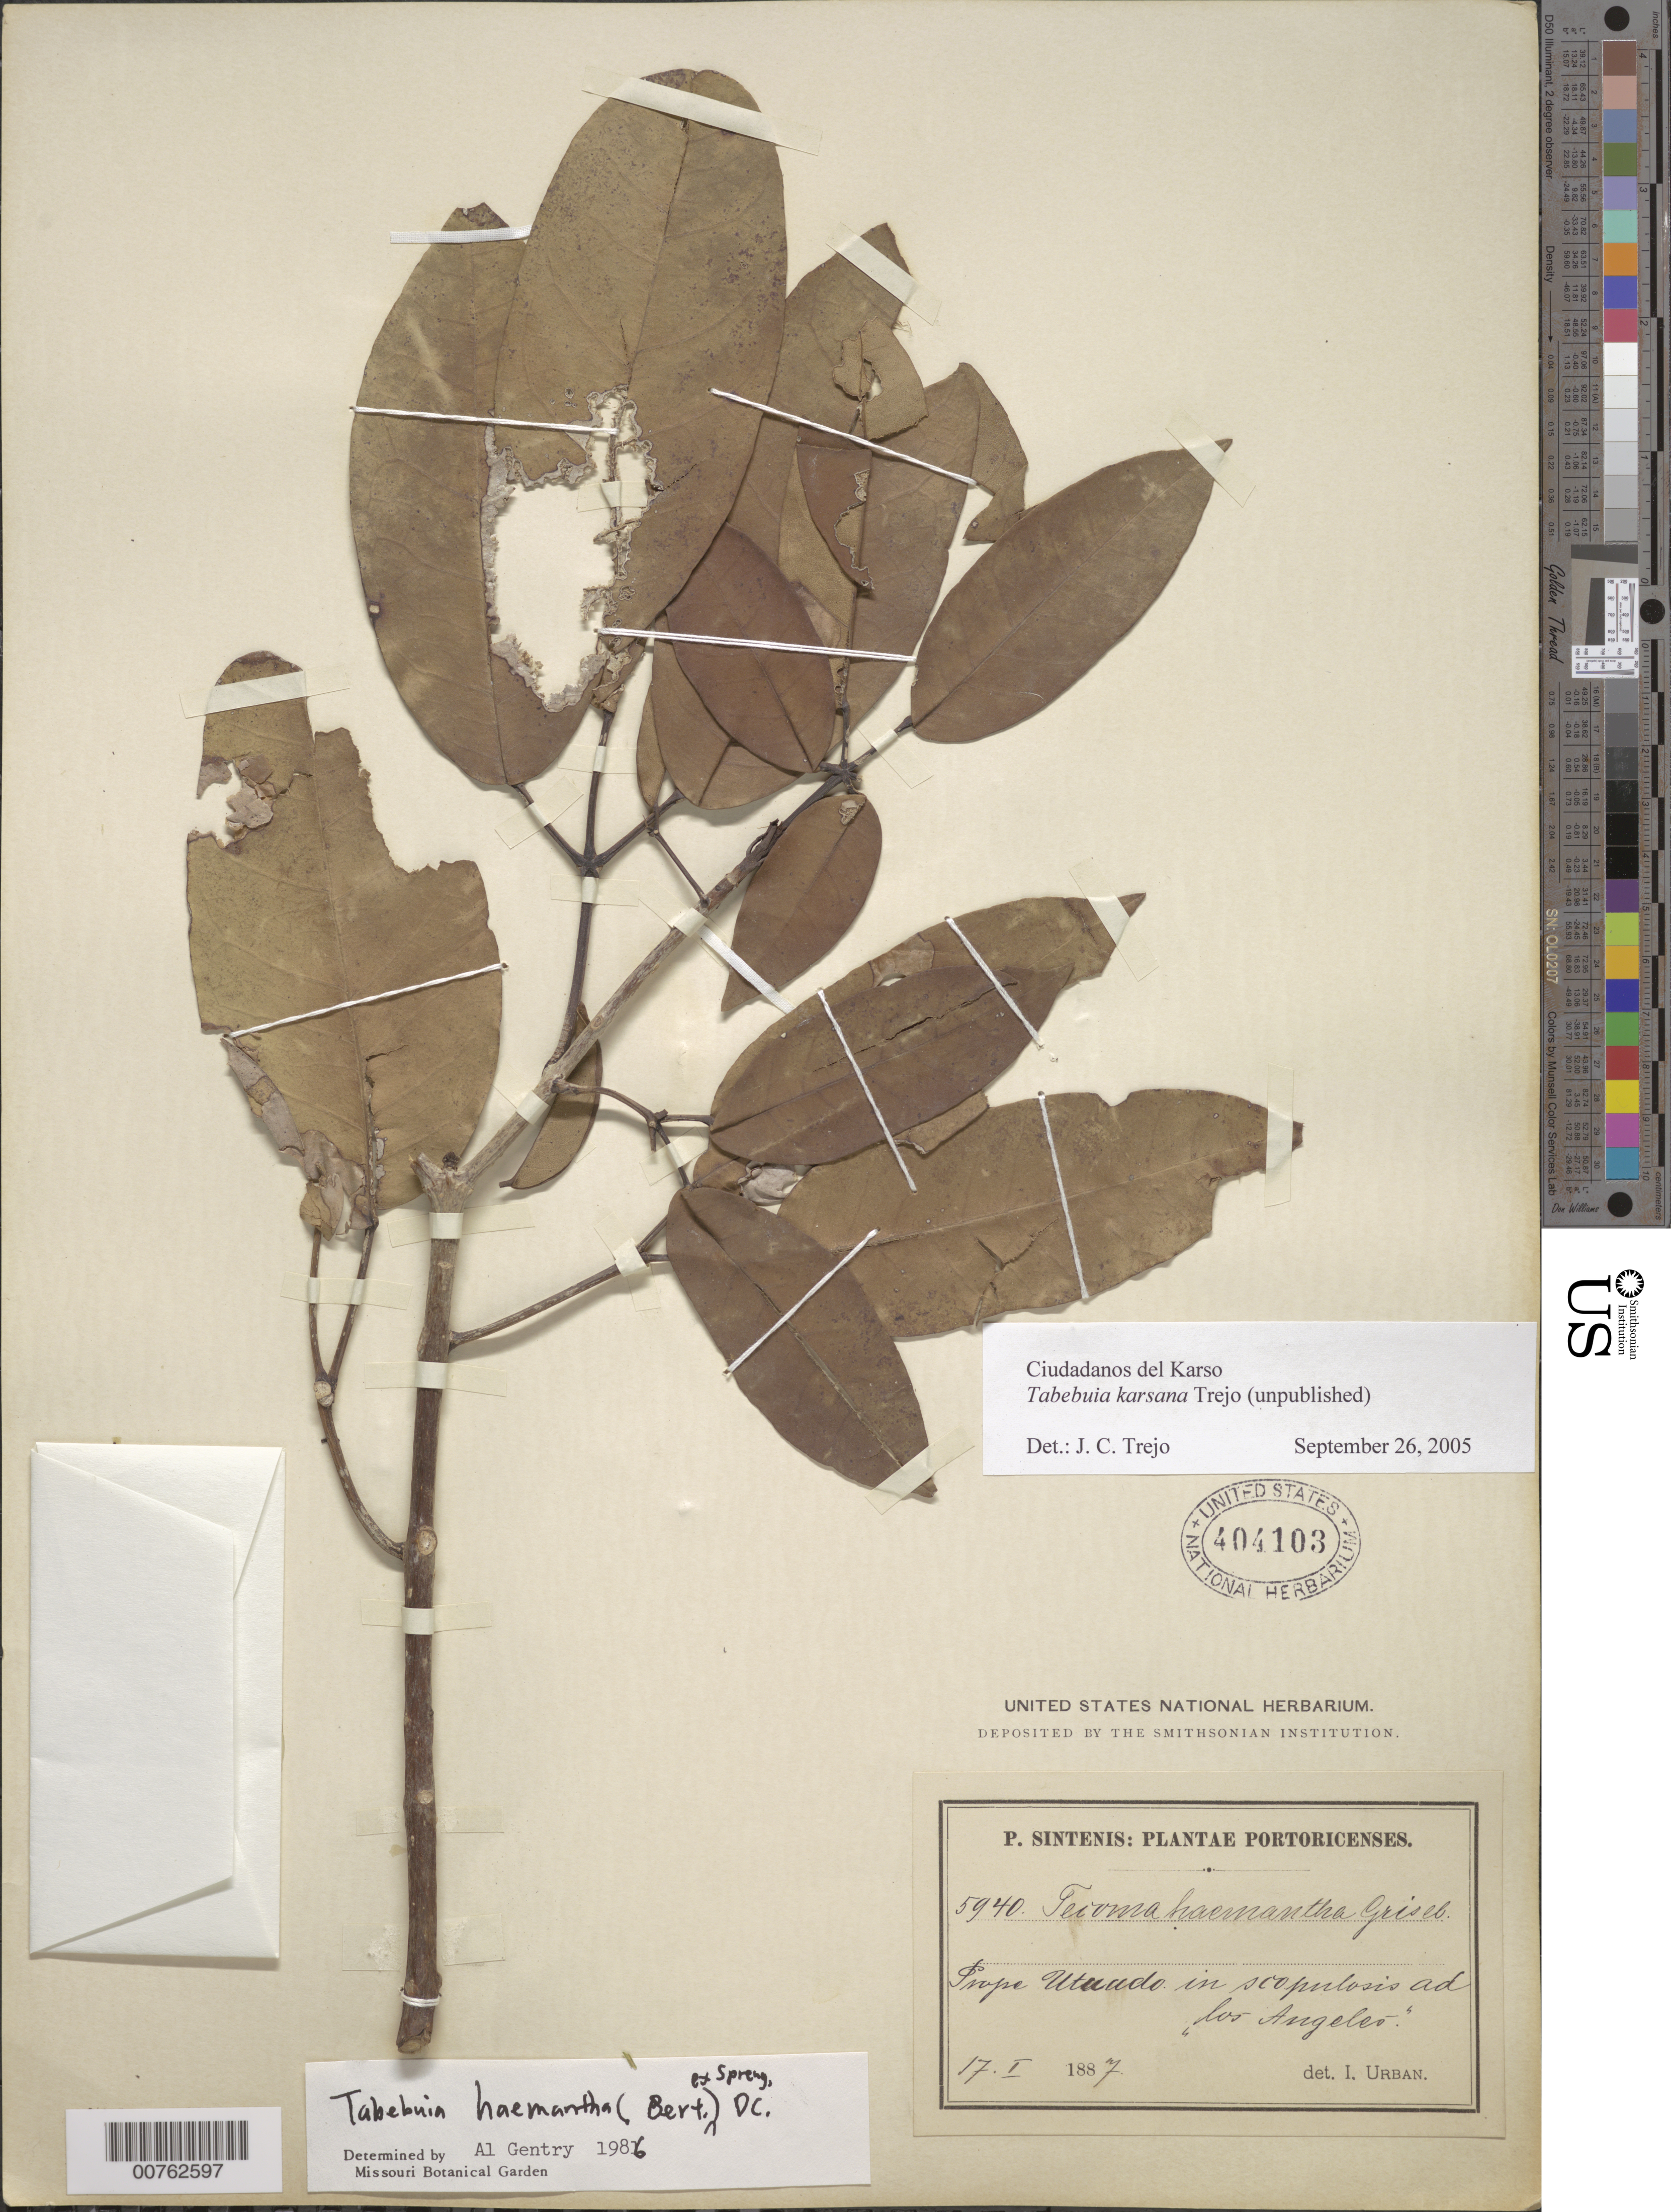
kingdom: Plantae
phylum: Tracheophyta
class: Magnoliopsida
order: Lamiales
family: Bignoniaceae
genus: Tabebuia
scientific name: Tabebuia karsoana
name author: Trejo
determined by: Trejo-Torres, J. C.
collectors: P. Sintenis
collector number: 5940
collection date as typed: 17 Jan 1887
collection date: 1887-01-17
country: Puerto Rico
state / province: Utuado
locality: Prope Utuado in scopulosis ad "Los Angeles"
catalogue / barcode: US 404103